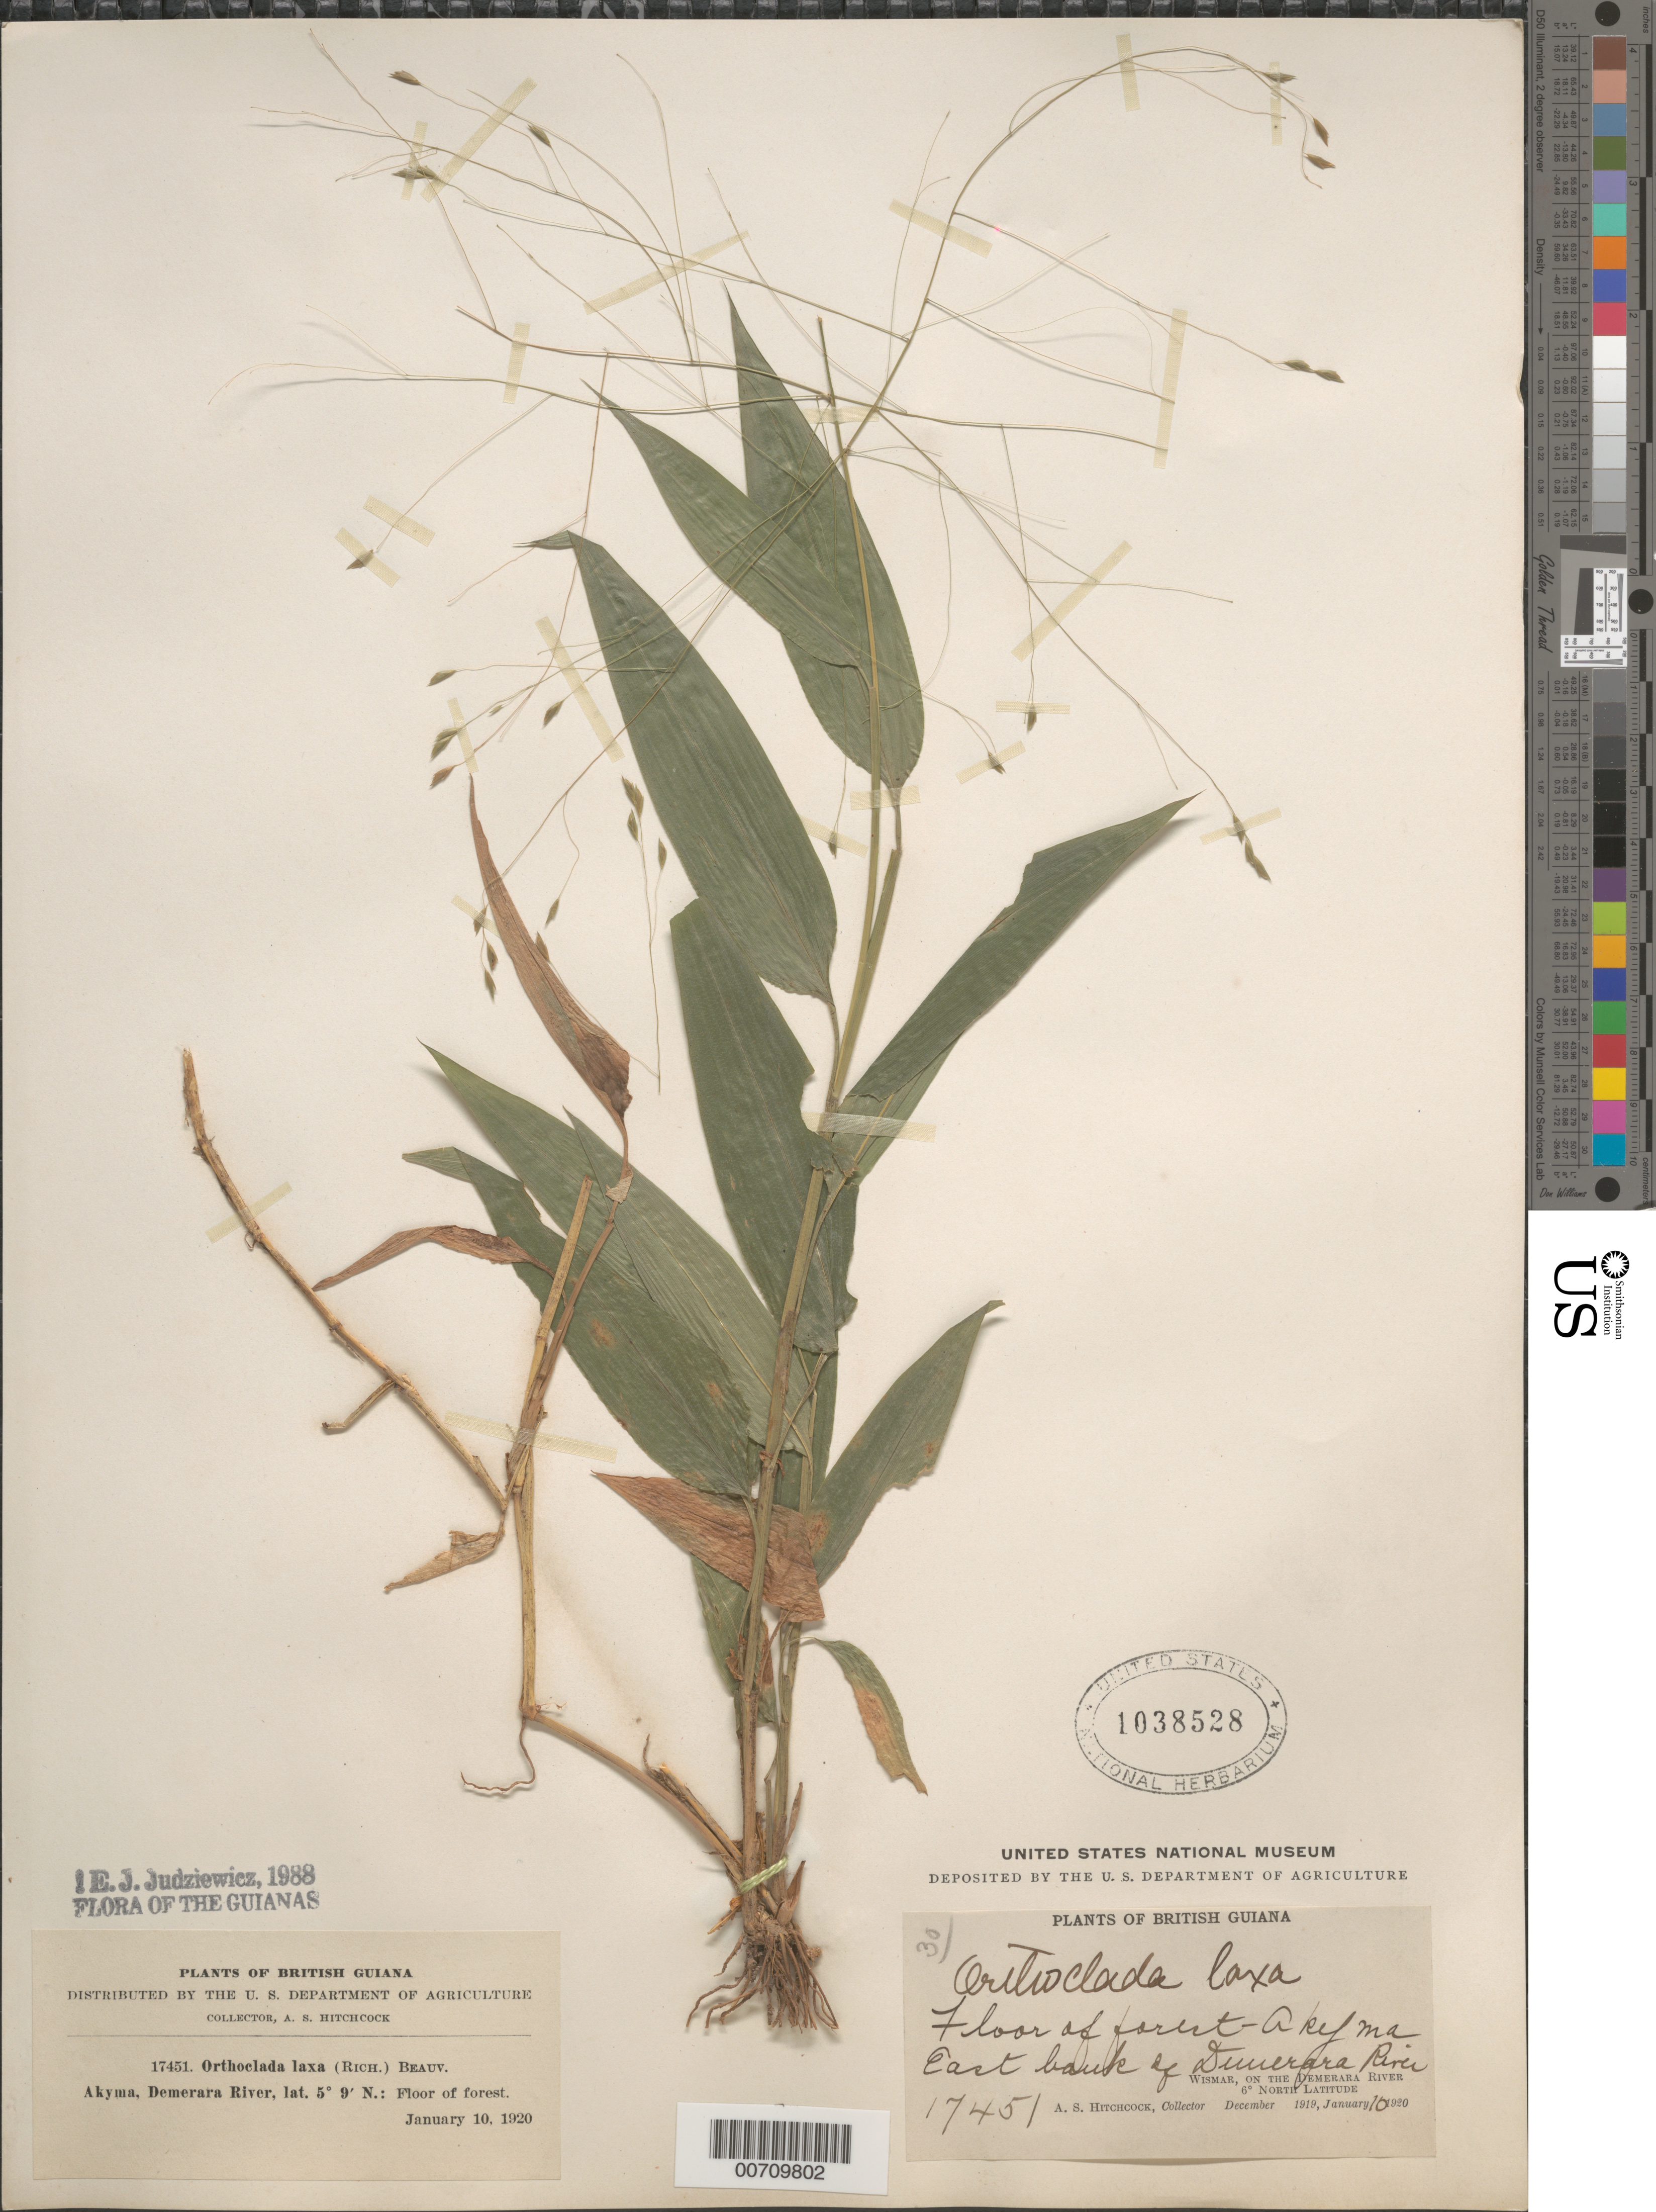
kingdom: Plantae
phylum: Tracheophyta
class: Liliopsida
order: Poales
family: Poaceae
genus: Orthoclada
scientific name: Orthoclada laxa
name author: P. Beauv.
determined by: Judziewicz, E. J.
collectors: A. S. Hitchcock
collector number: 17451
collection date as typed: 9-Jan-20 to 10-Jan-20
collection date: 1920-01-09/1920-01-10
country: Guyana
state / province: U. Demerara-Berbice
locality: Akyma, Demerara River above Wismar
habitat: Floor of forest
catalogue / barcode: US 1038528